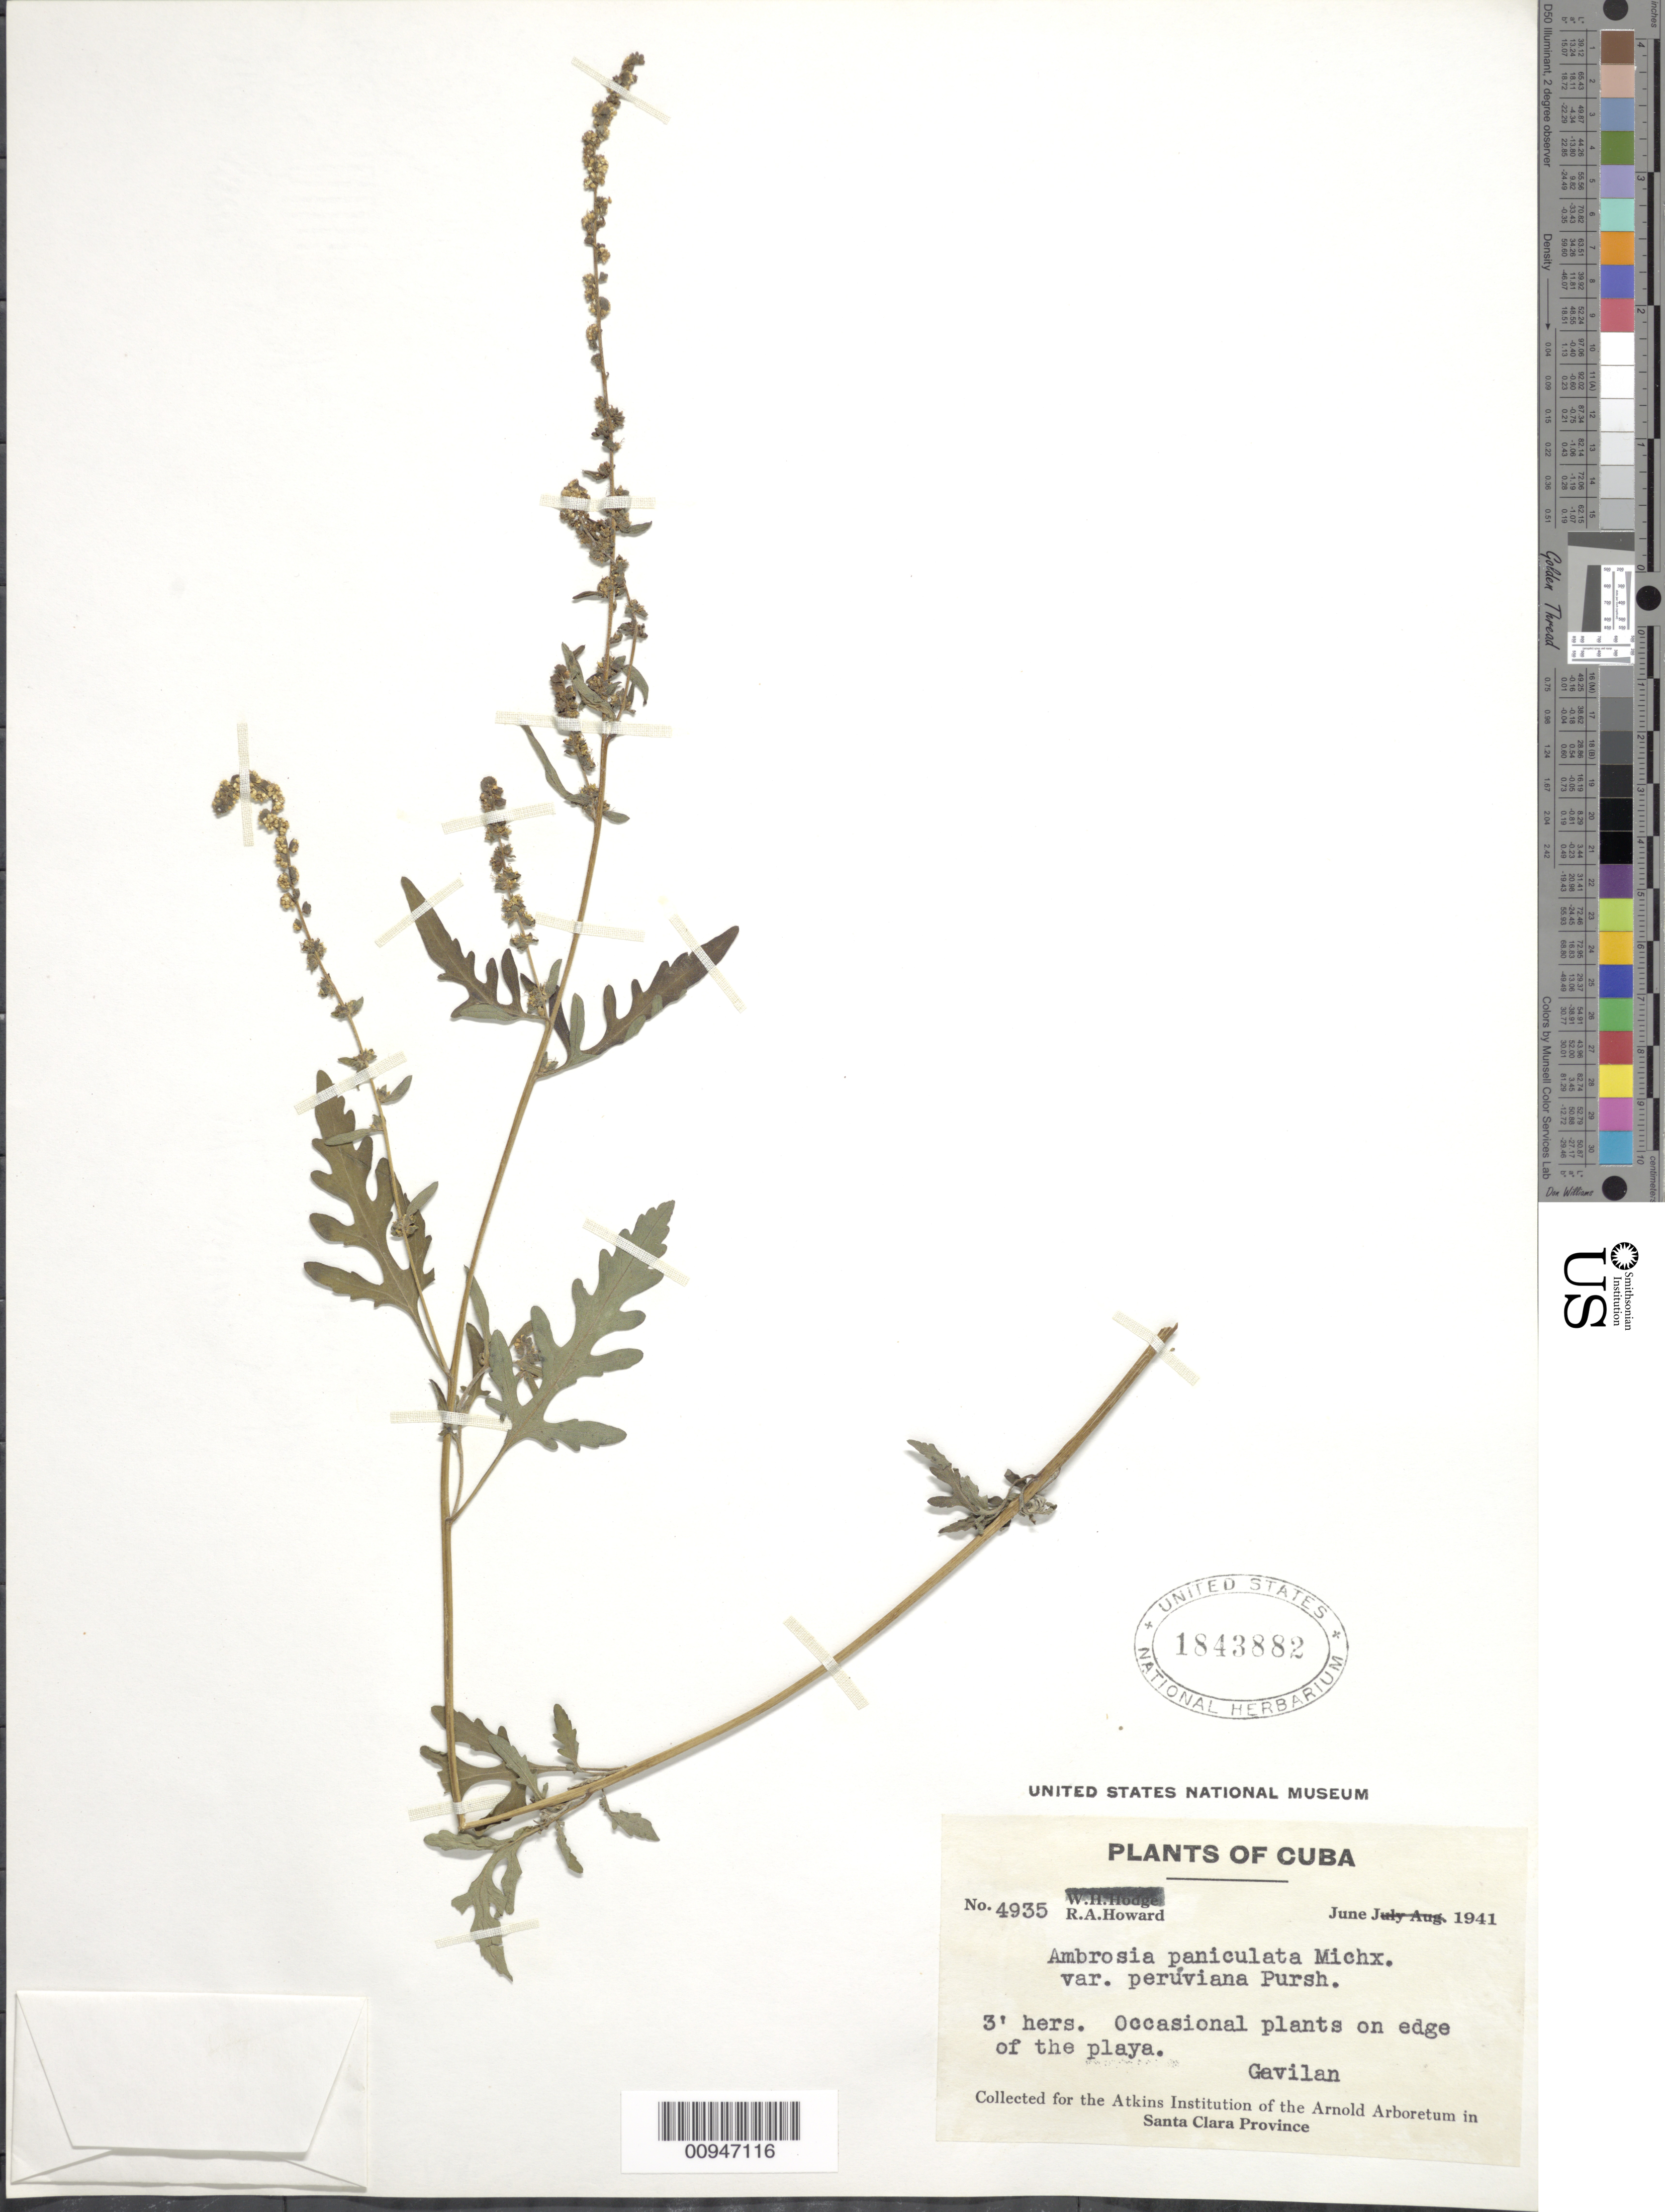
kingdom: Plantae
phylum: Tracheophyta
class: Magnoliopsida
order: Asterales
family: Asteraceae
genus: Ambrosia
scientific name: Ambrosia peruviana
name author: Willd.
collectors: R. A. Howard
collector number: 4935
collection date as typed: Jun 1941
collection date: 1941-06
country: Cuba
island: Cuba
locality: Gavilan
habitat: On edge of playa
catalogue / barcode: US 1843882